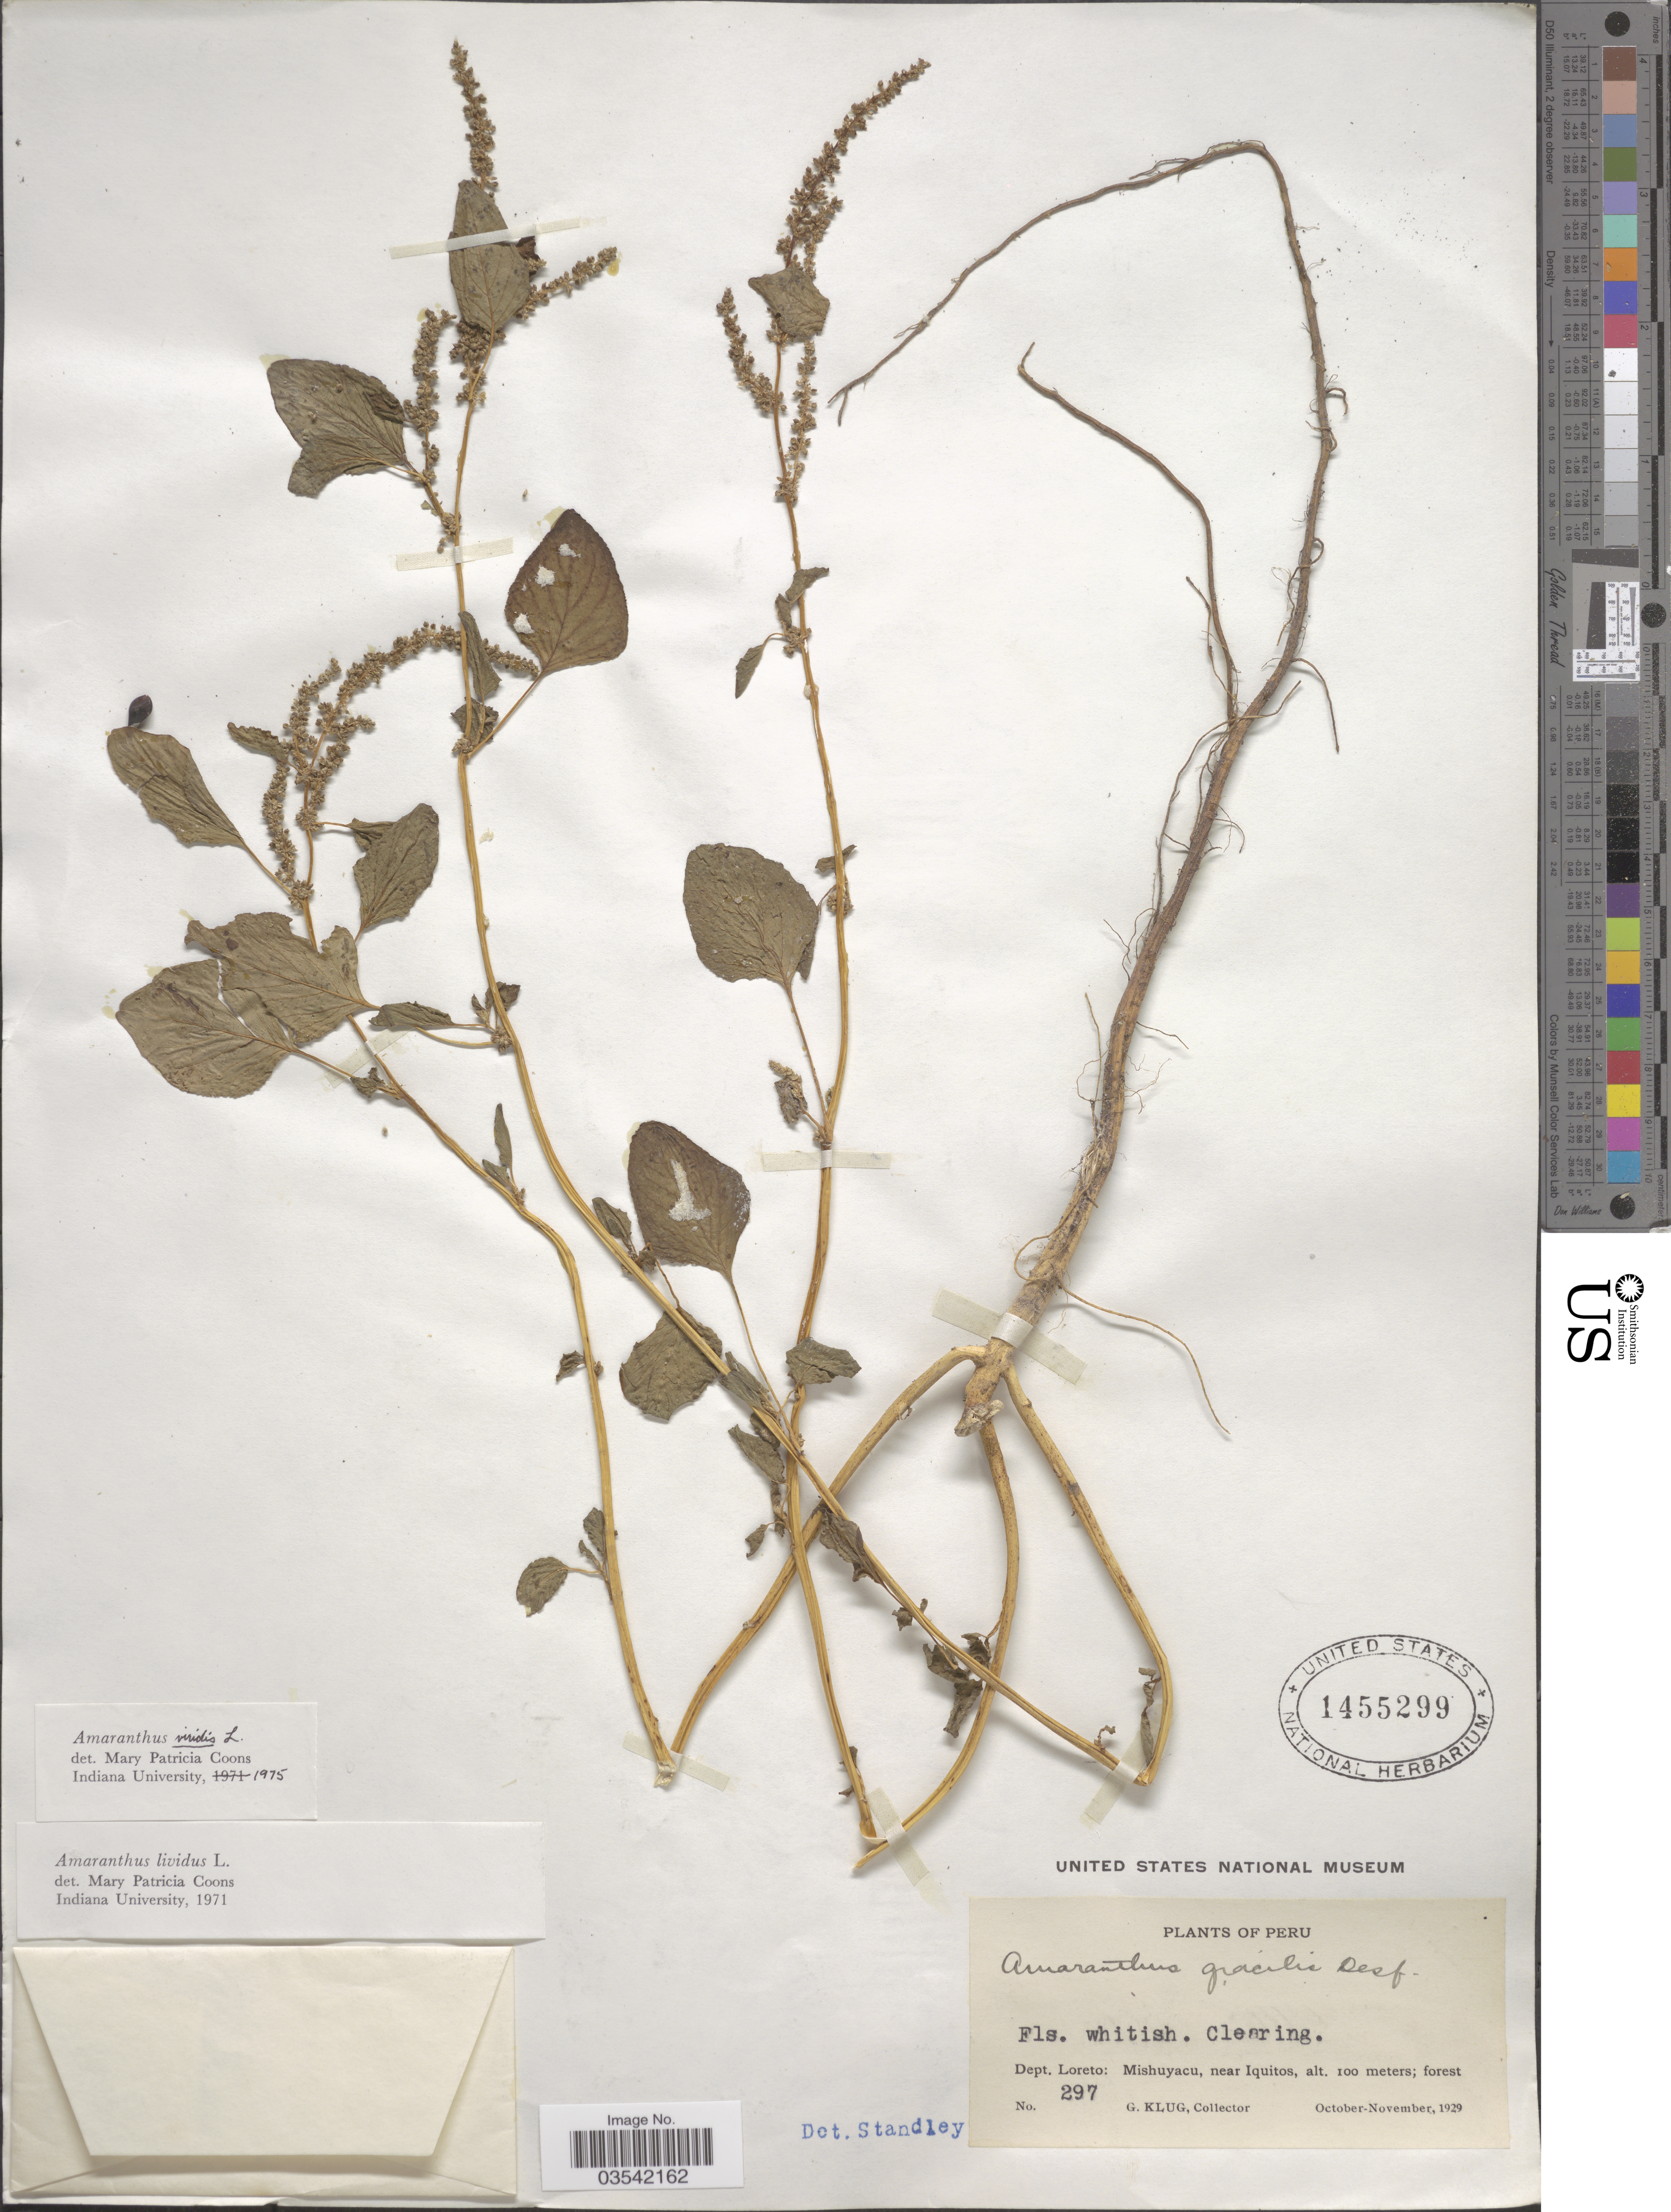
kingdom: Plantae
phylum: Tracheophyta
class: Magnoliopsida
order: Caryophyllales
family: Amaranthaceae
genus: Amaranthus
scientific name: Amaranthus viridis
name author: L.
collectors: G. Klug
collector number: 297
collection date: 1929-10/1929-11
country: Peru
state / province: Loreto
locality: Dept. Loreto: Mishuyacu, near Iquitos.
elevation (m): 100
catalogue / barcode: US 1455299